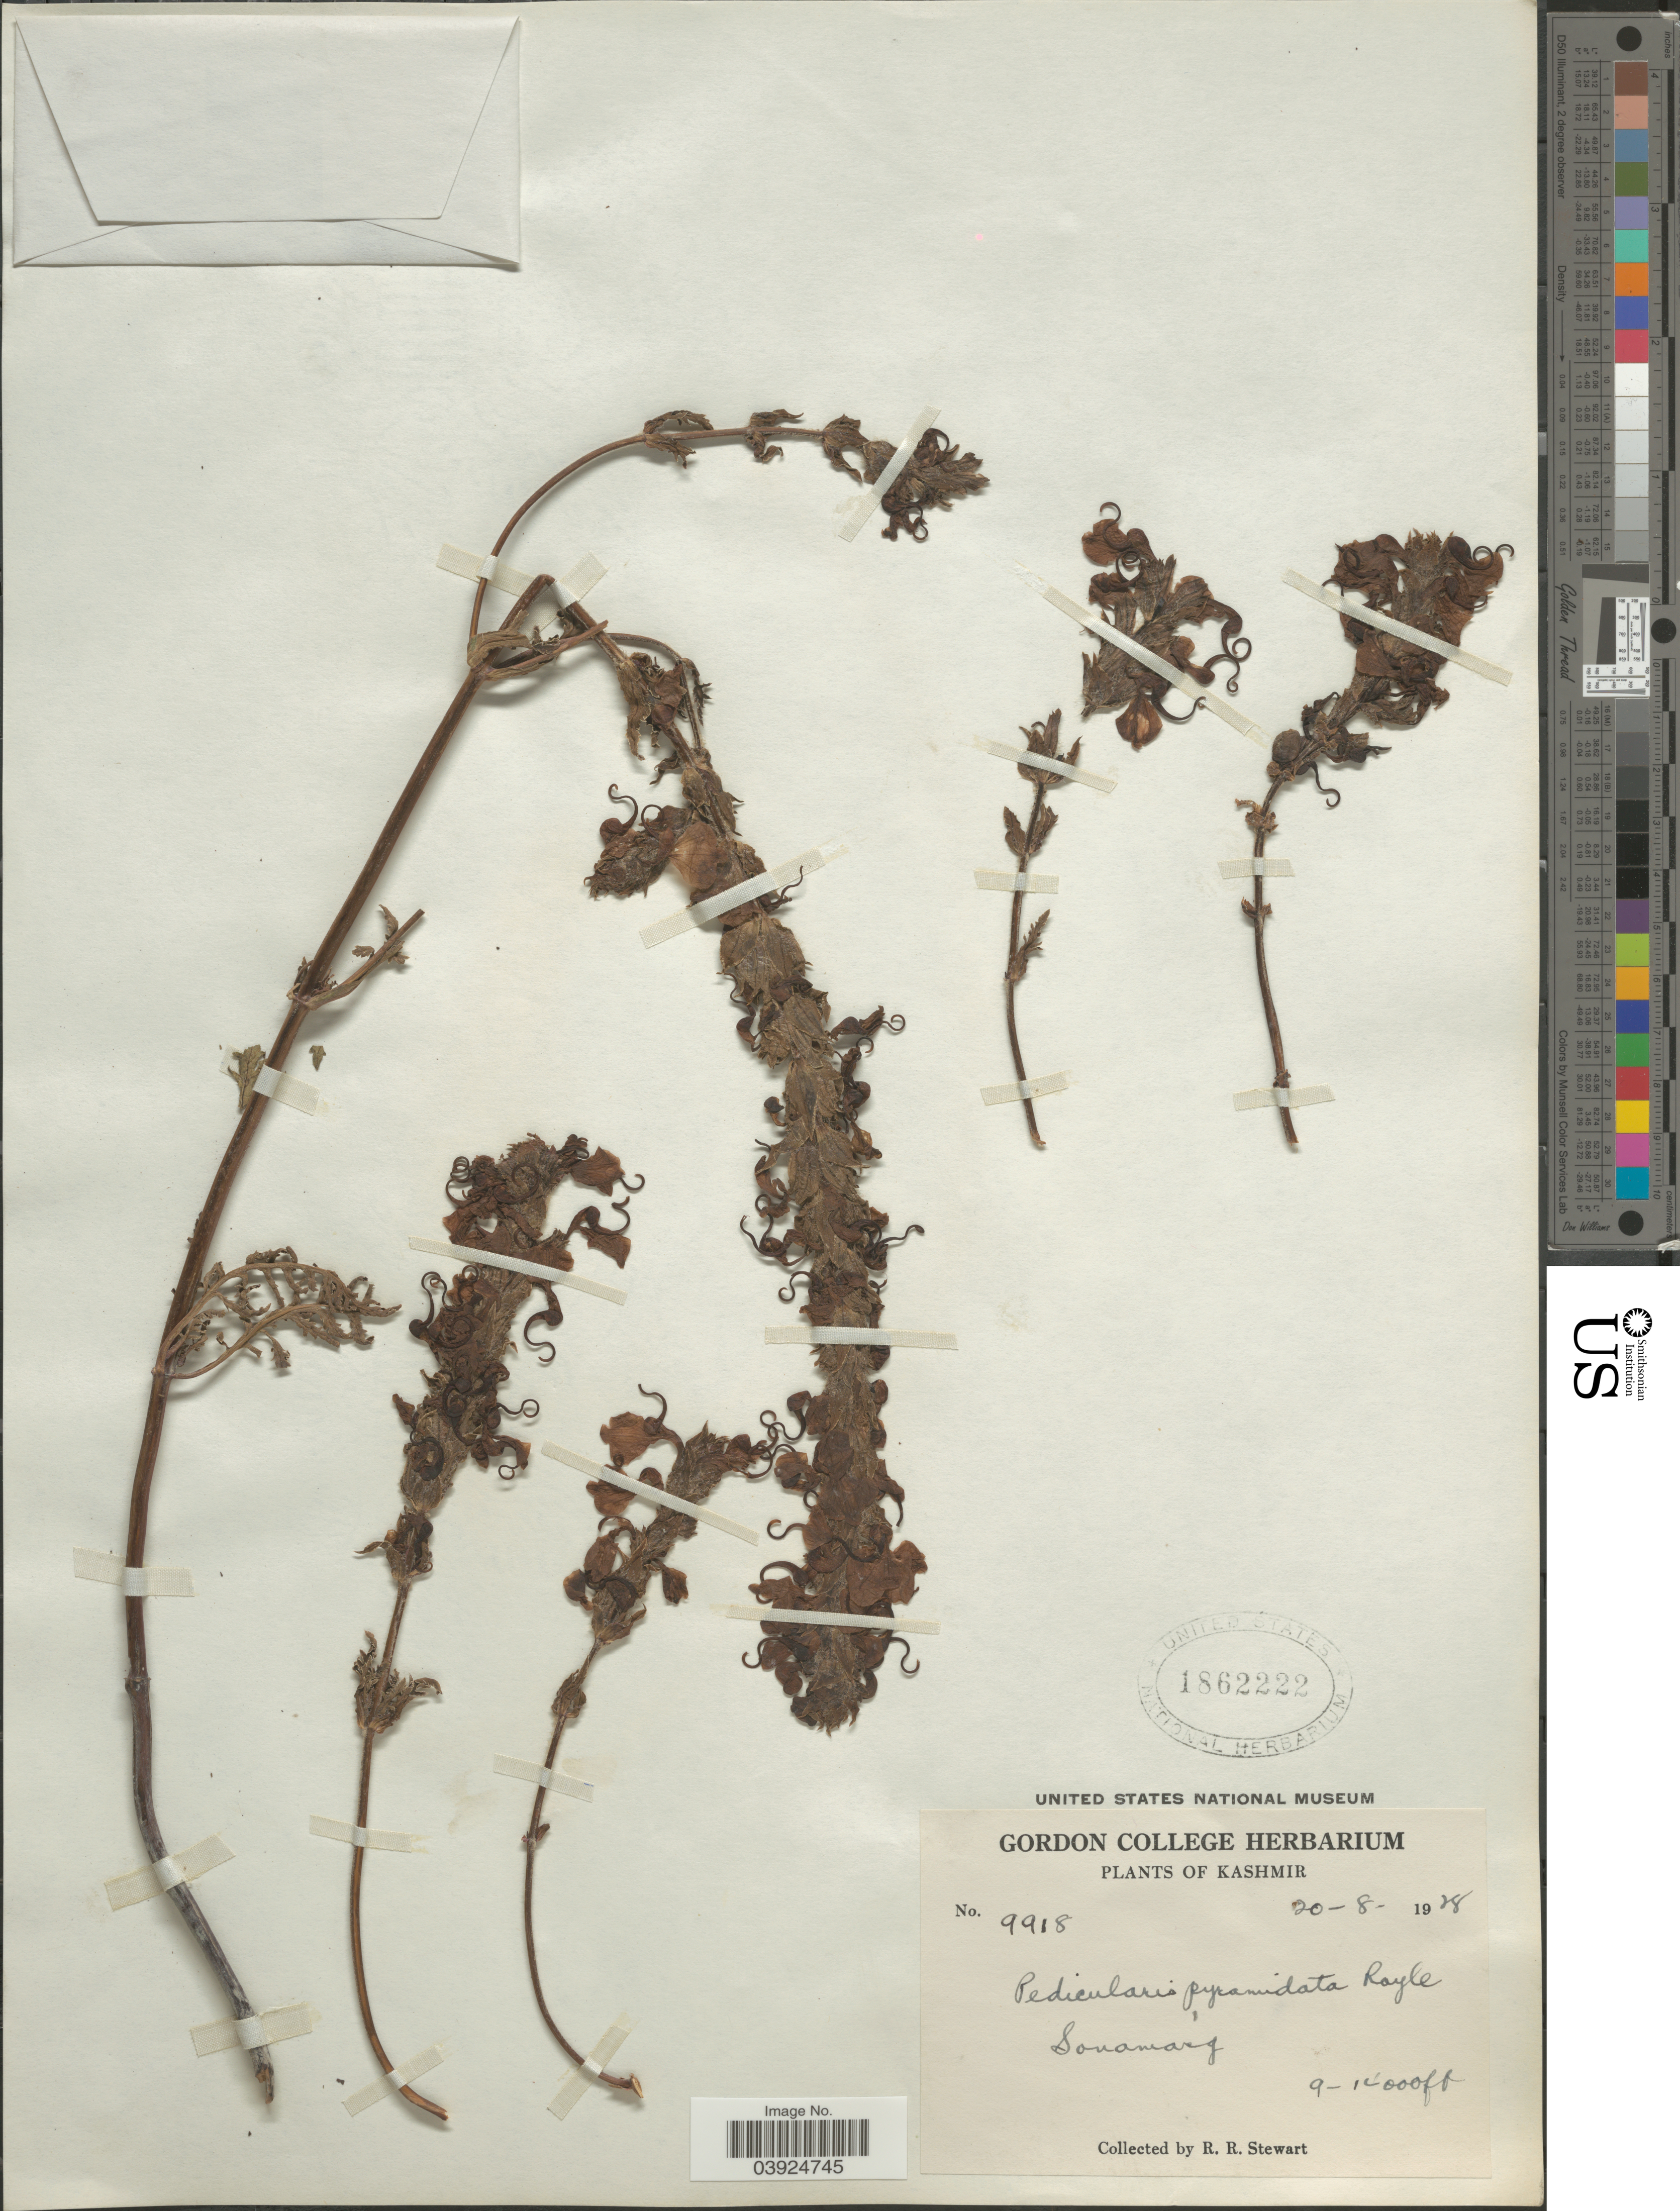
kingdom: Plantae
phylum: Tracheophyta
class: Magnoliopsida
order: Lamiales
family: Orobanchaceae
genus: Pedicularis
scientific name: Pedicularis pyramidata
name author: Royle ex Benth.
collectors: R. Stewart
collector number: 9918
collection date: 1928-08-20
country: India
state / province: Jammu and Kashmir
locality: Sonamarg.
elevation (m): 2743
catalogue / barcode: US 1862222